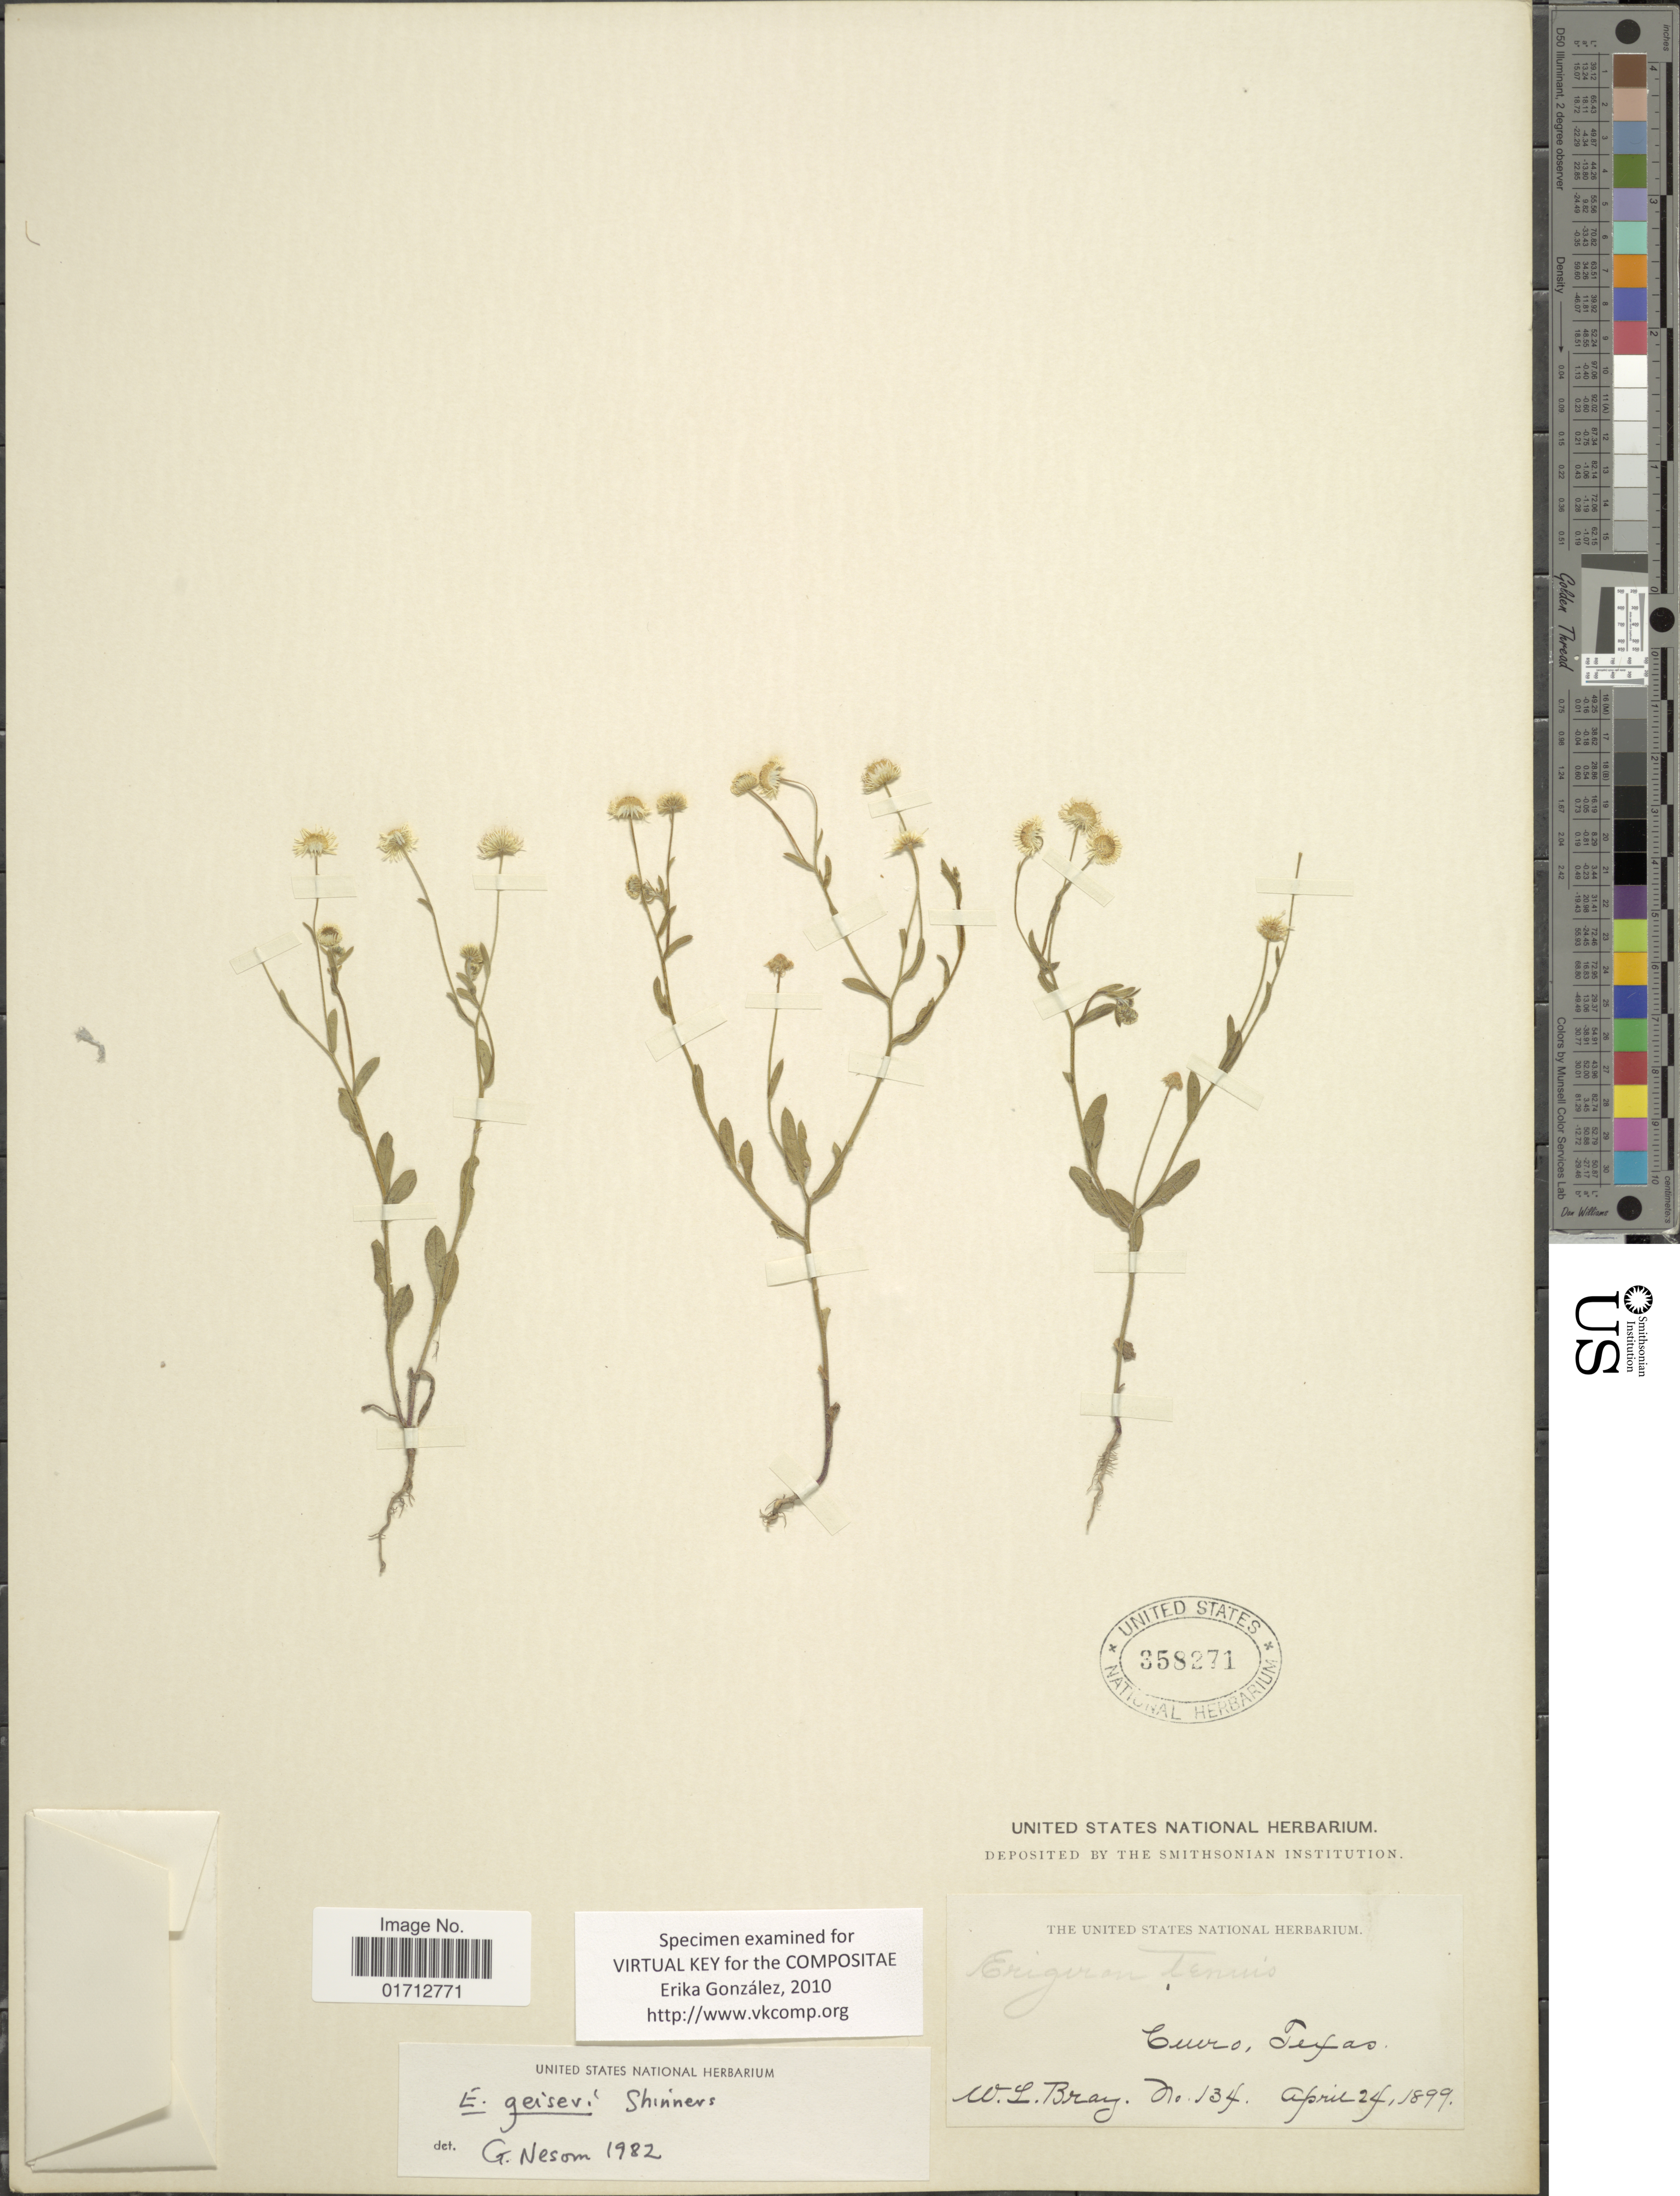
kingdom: Plantae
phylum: Tracheophyta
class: Magnoliopsida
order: Asterales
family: Asteraceae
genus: Erigeron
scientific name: Erigeron geiseri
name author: Shinners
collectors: W. L. Bray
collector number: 134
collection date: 1899-04-24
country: United States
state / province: Texas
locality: Cuero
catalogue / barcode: US 358271